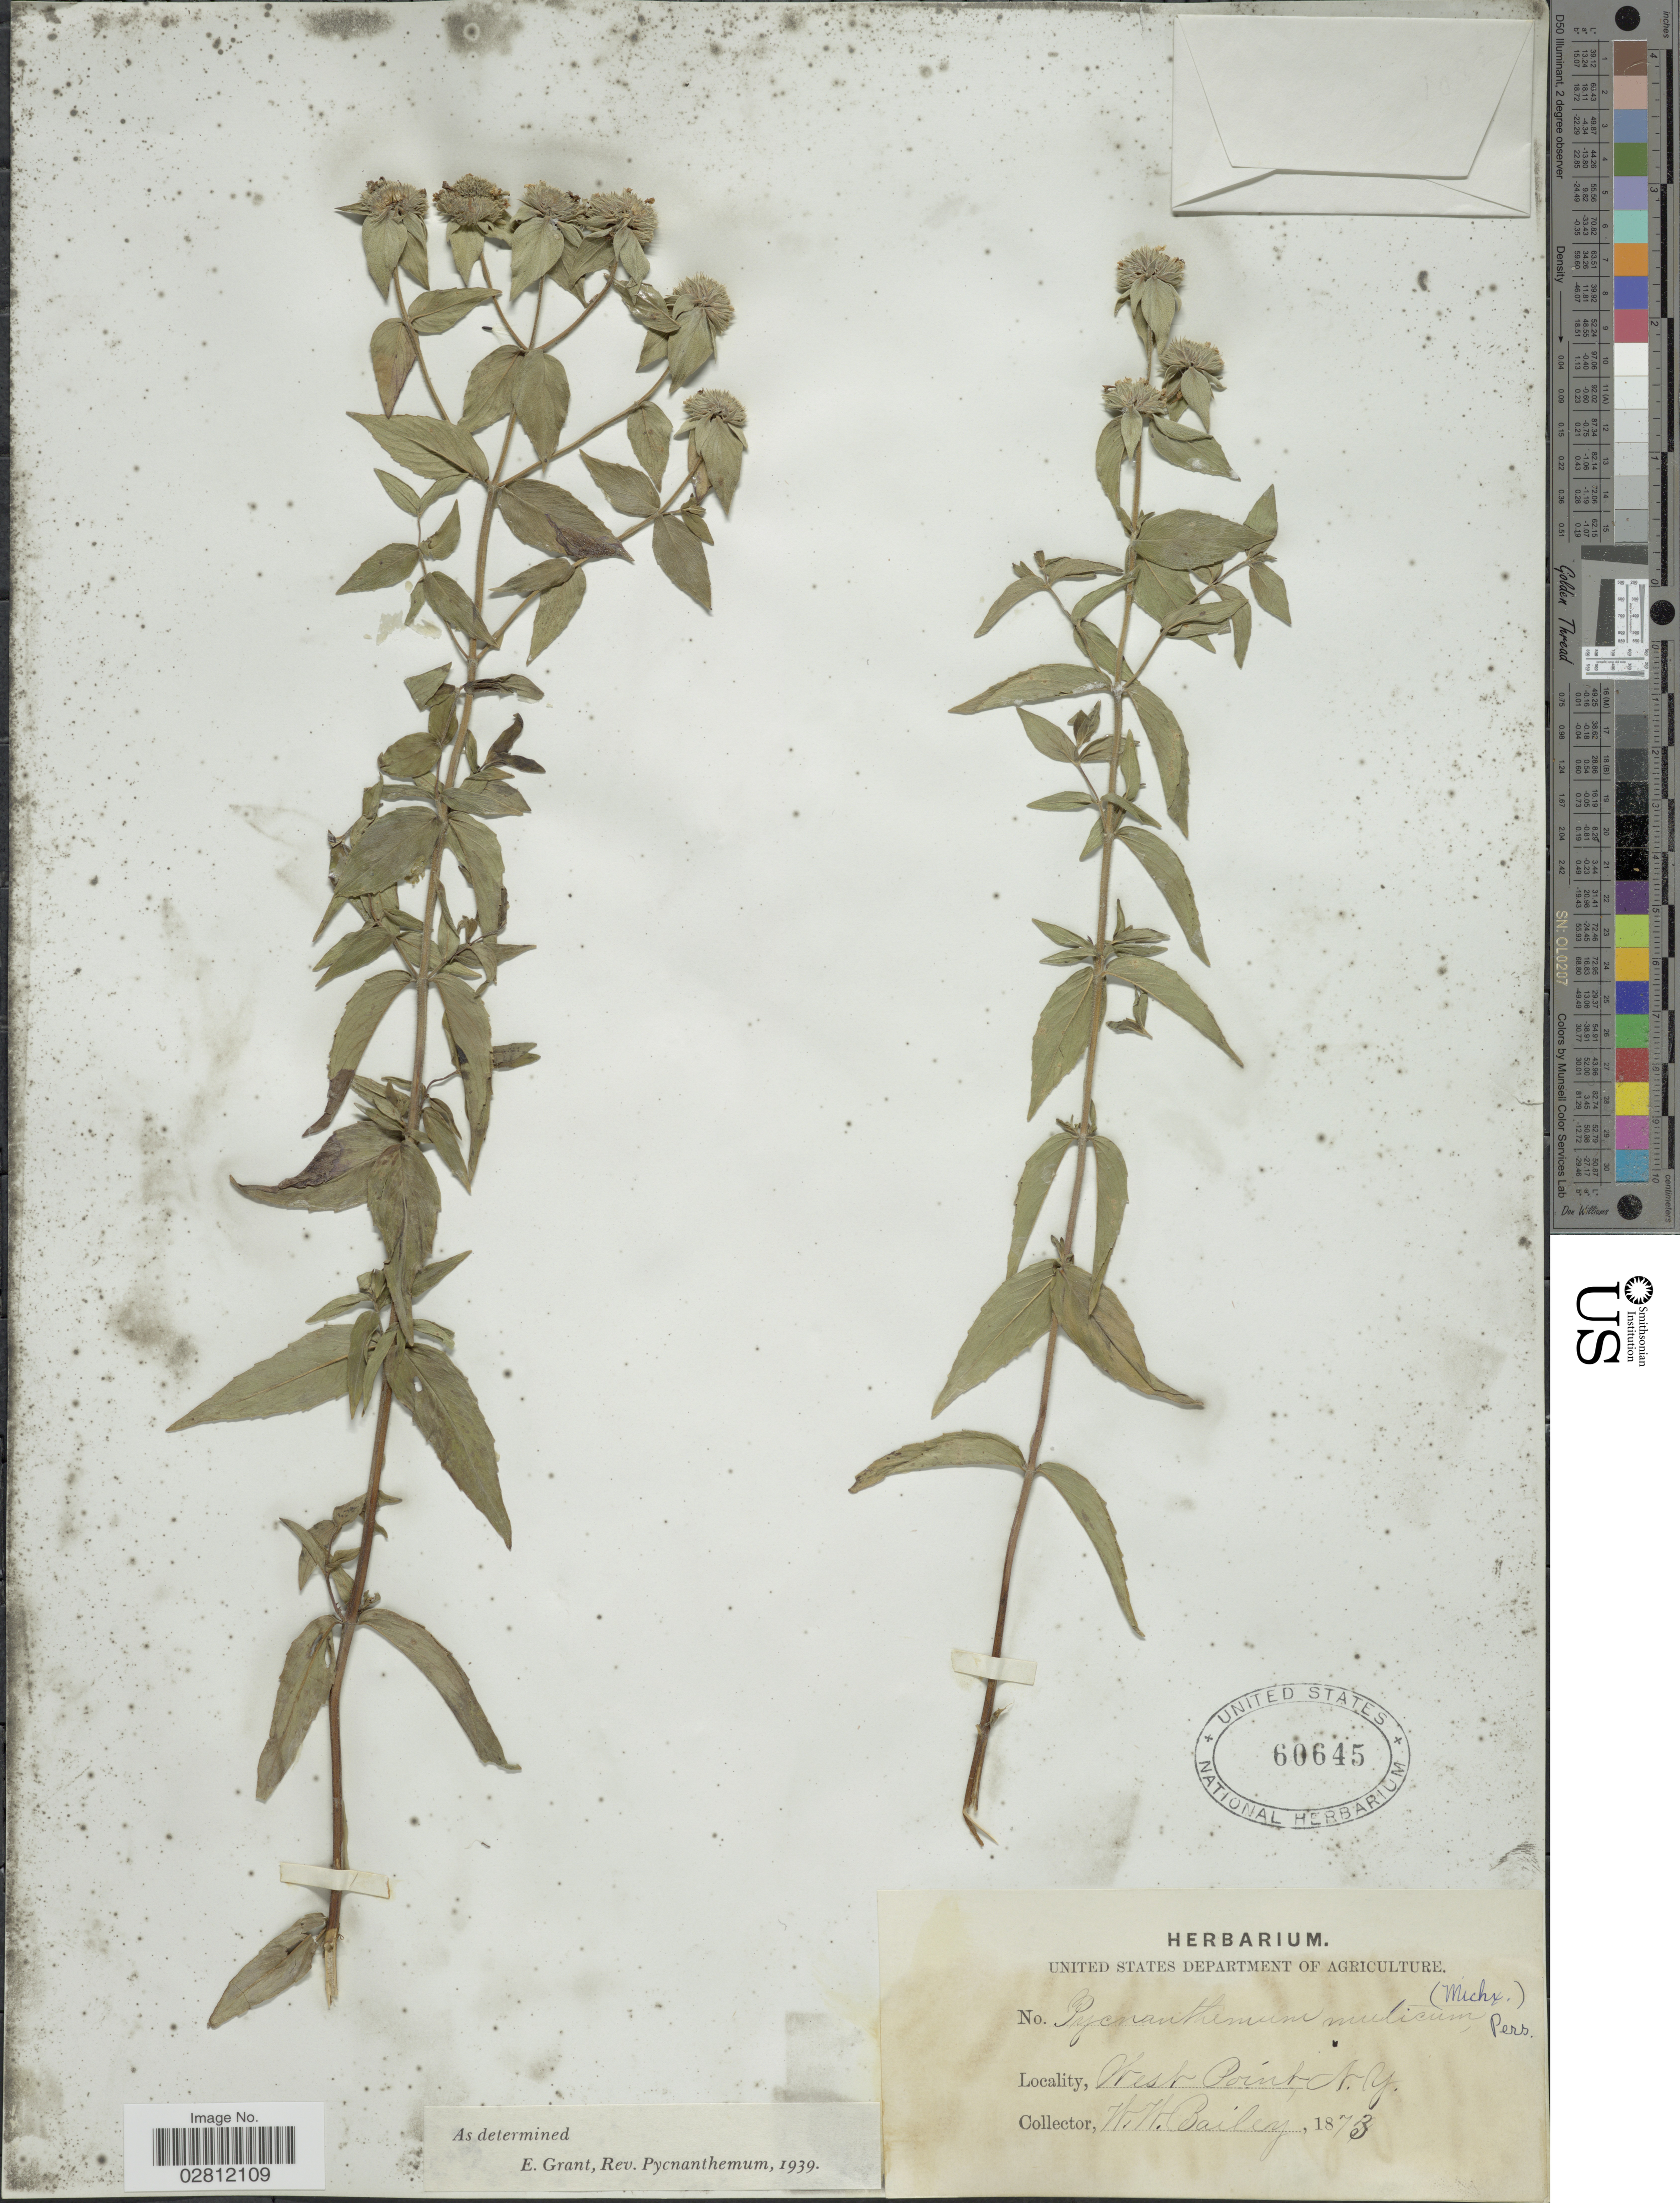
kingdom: Plantae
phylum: Tracheophyta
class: Magnoliopsida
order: Lamiales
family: Lamiaceae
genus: Pycnanthemum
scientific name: Pycnanthemum muticum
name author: (Michx.) Pers.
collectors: W. W. Bailey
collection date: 1873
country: United States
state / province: New York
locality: West Point.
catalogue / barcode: US 60645